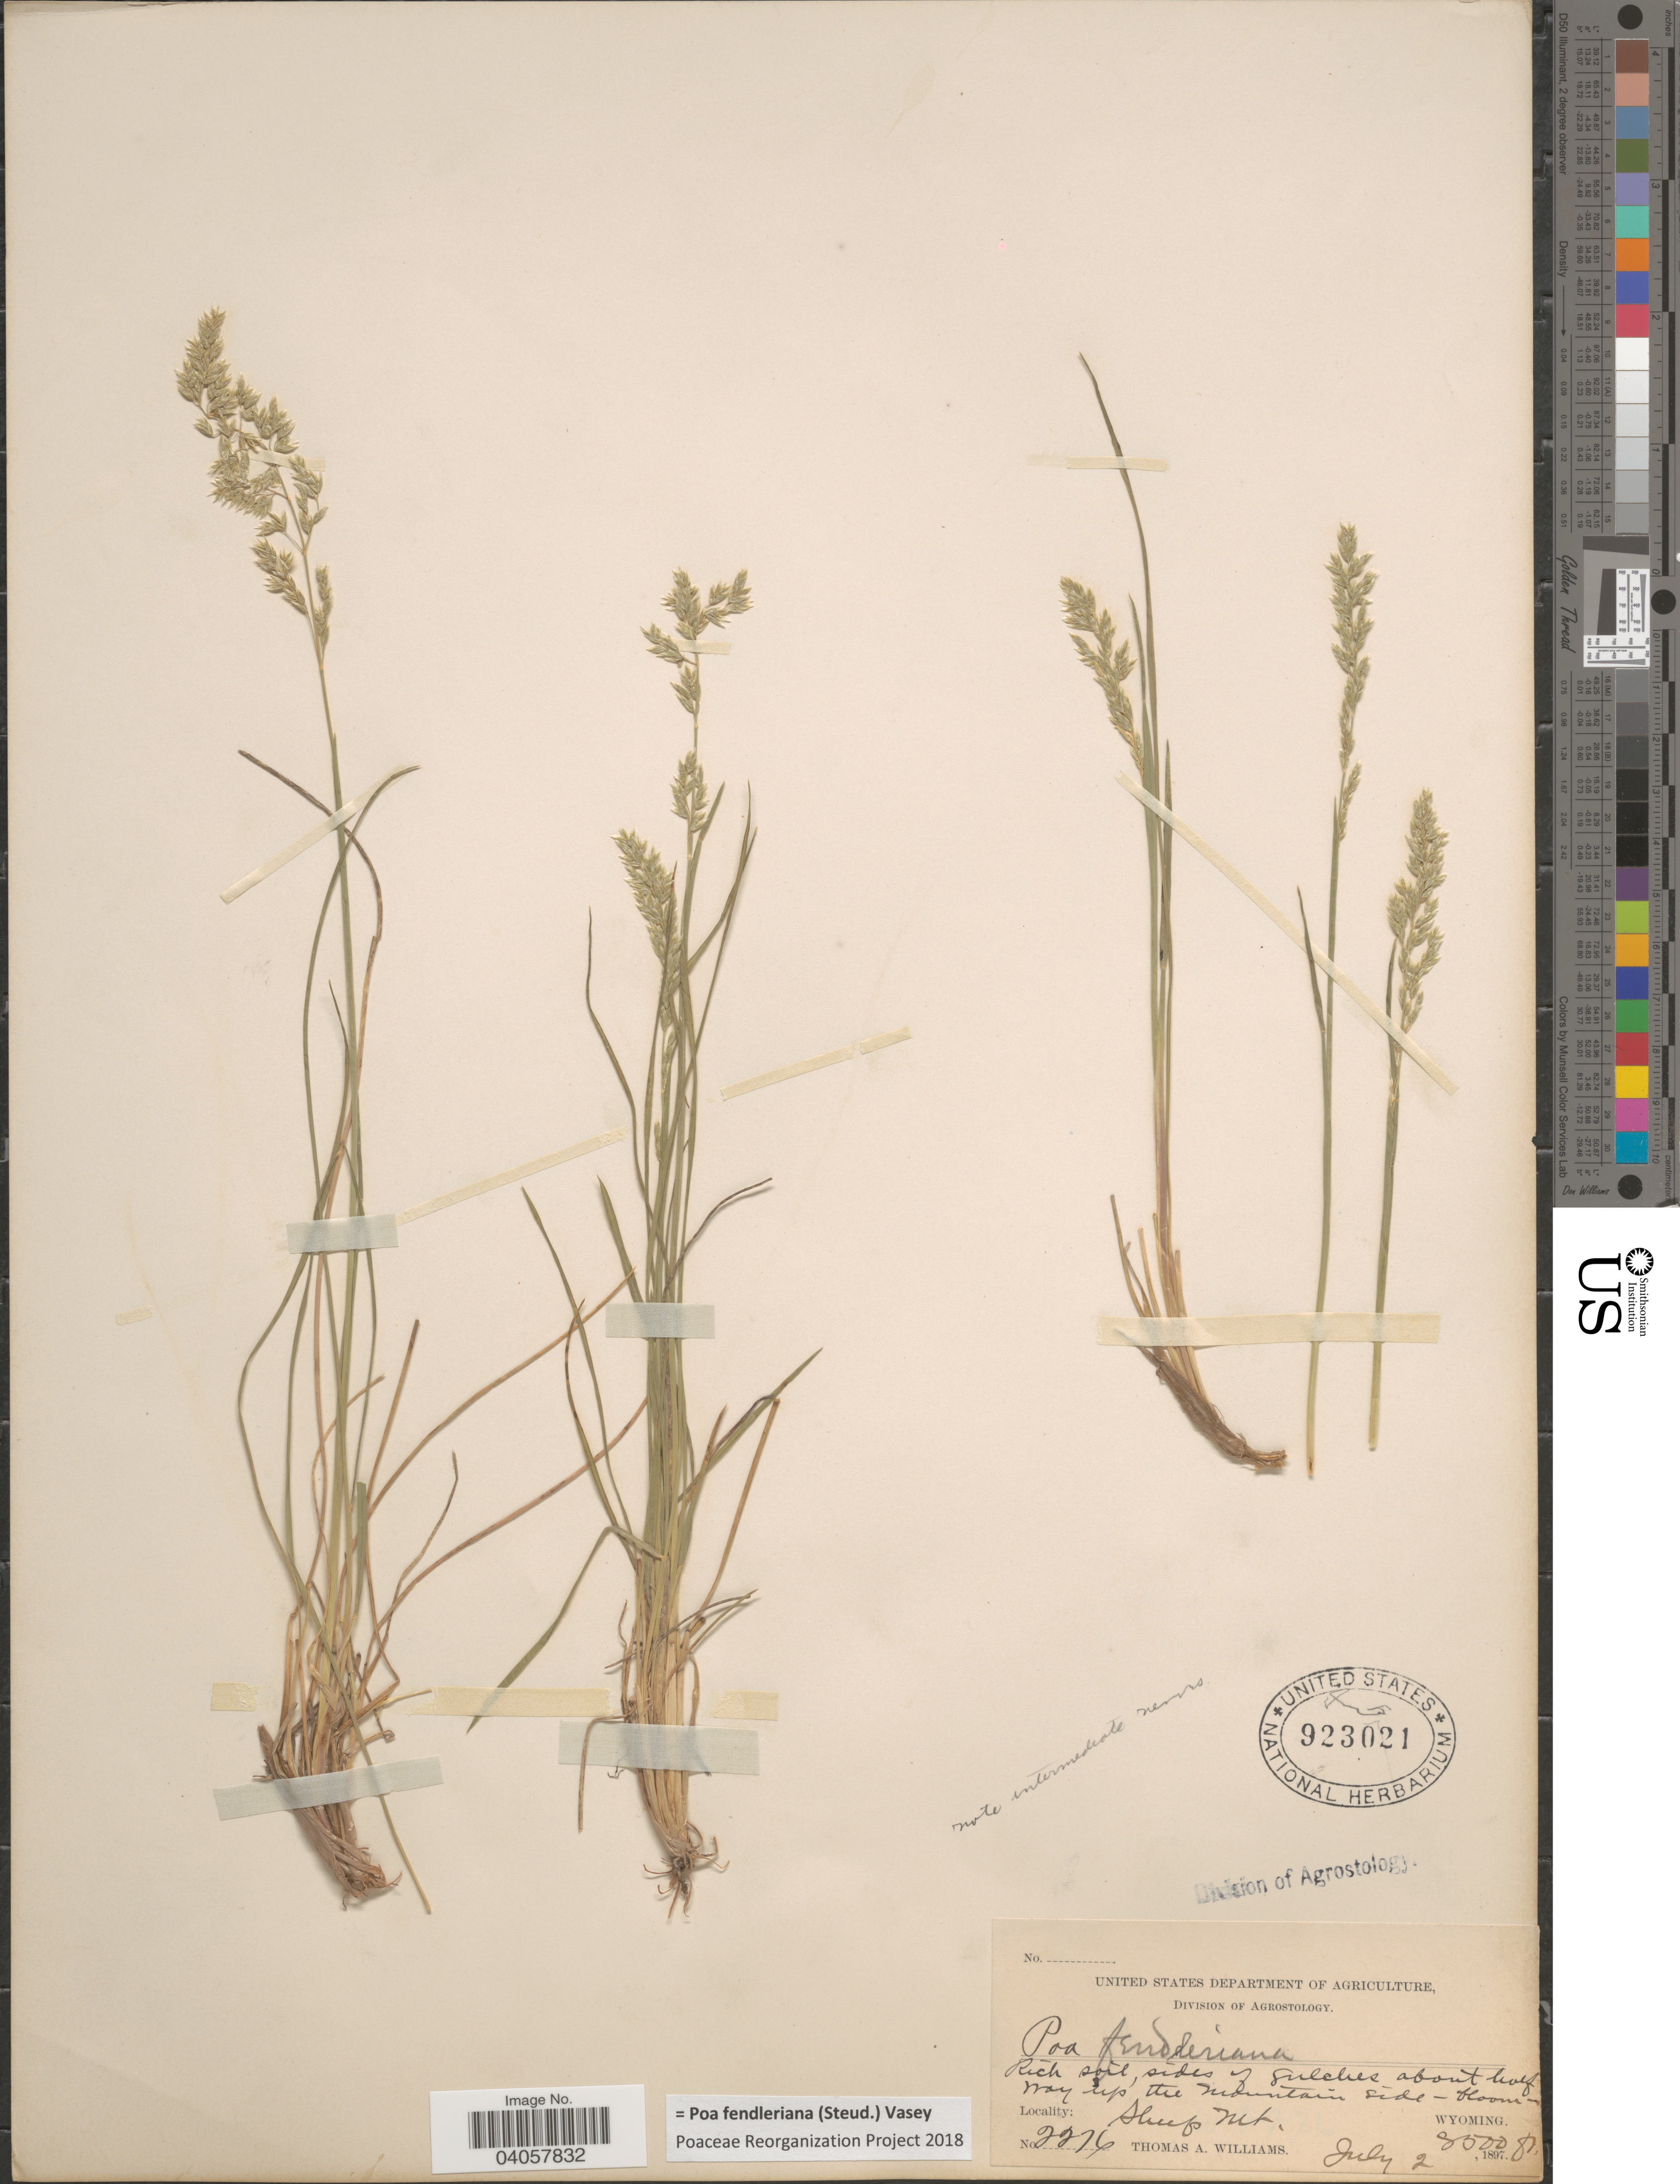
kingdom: Plantae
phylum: Tracheophyta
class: Liliopsida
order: Poales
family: Poaceae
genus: Poa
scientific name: Poa fendleriana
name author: (Steud.) Vasey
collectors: T. A. Williams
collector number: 2276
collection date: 1897-07-02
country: United States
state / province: Wyoming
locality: Rich soil sides of gulches about half way up the mountain side. Sheep Mt.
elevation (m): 2591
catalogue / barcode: US 923021